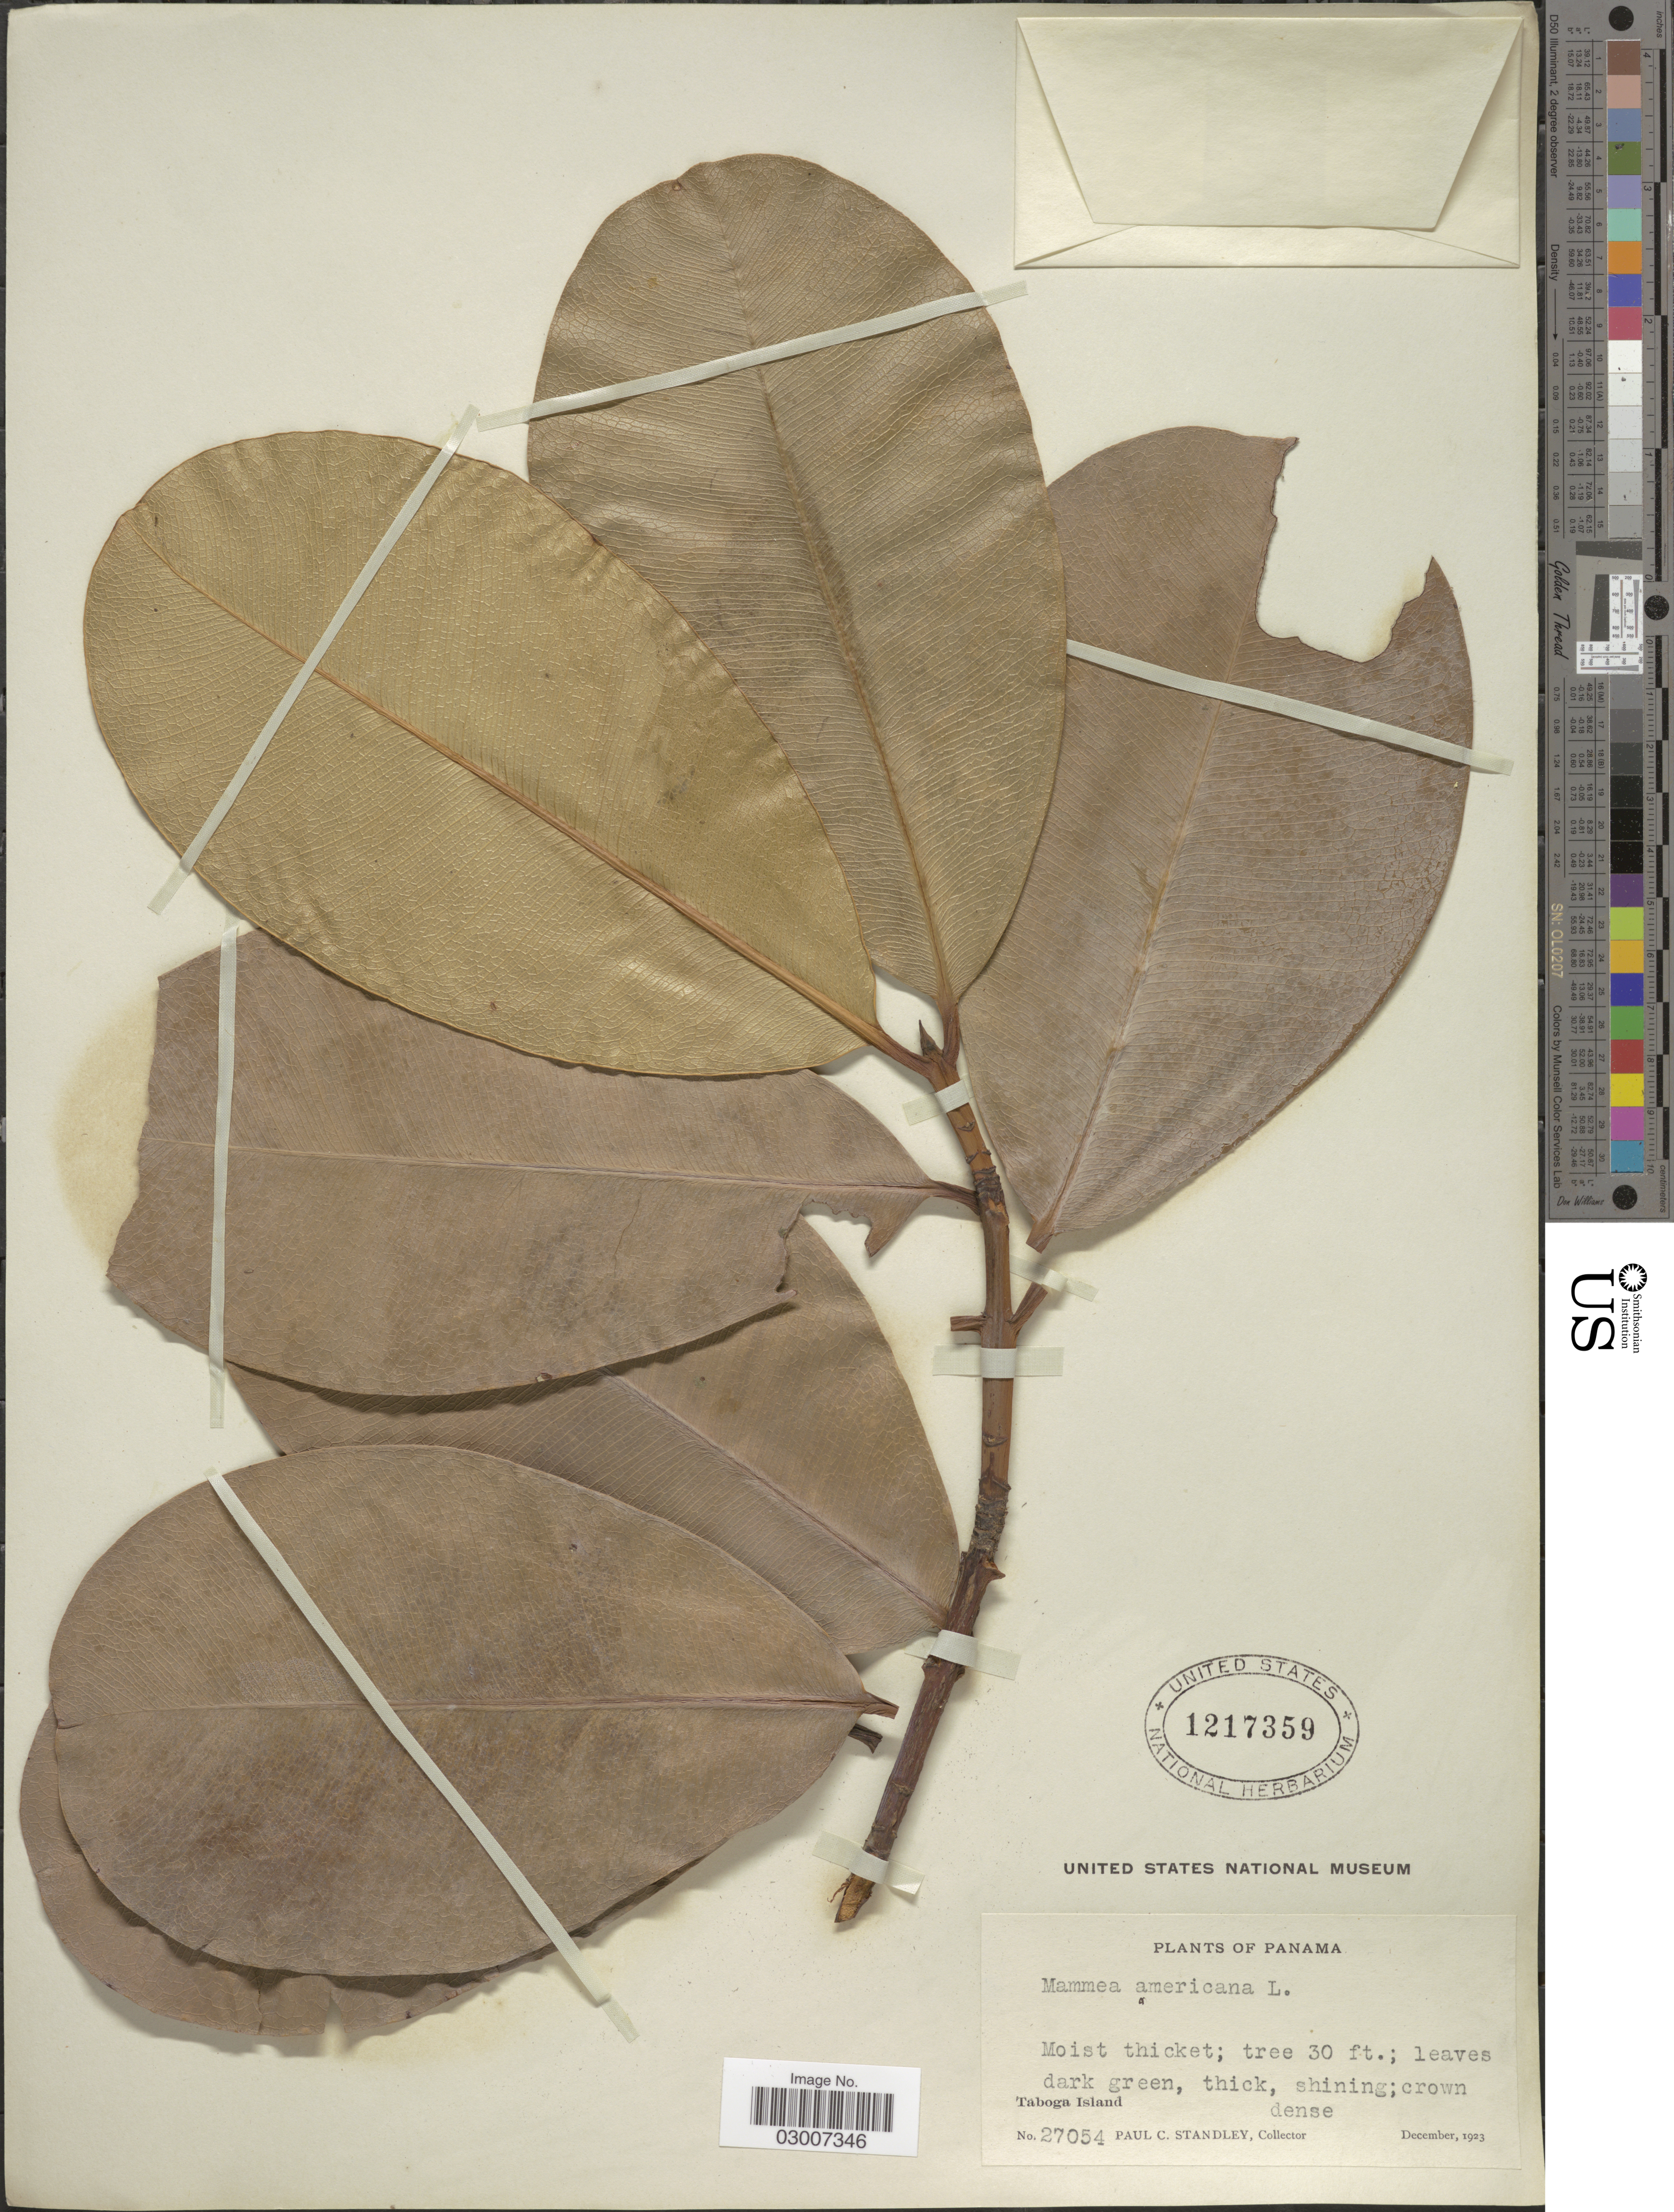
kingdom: Plantae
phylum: Tracheophyta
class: Magnoliopsida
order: Malpighiales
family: Calophyllaceae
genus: Mammea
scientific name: Mammea americana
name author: L.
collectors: P. C. Standley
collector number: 27054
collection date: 1923-12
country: Panama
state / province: Panamá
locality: Taboga Island.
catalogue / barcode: US 1217359